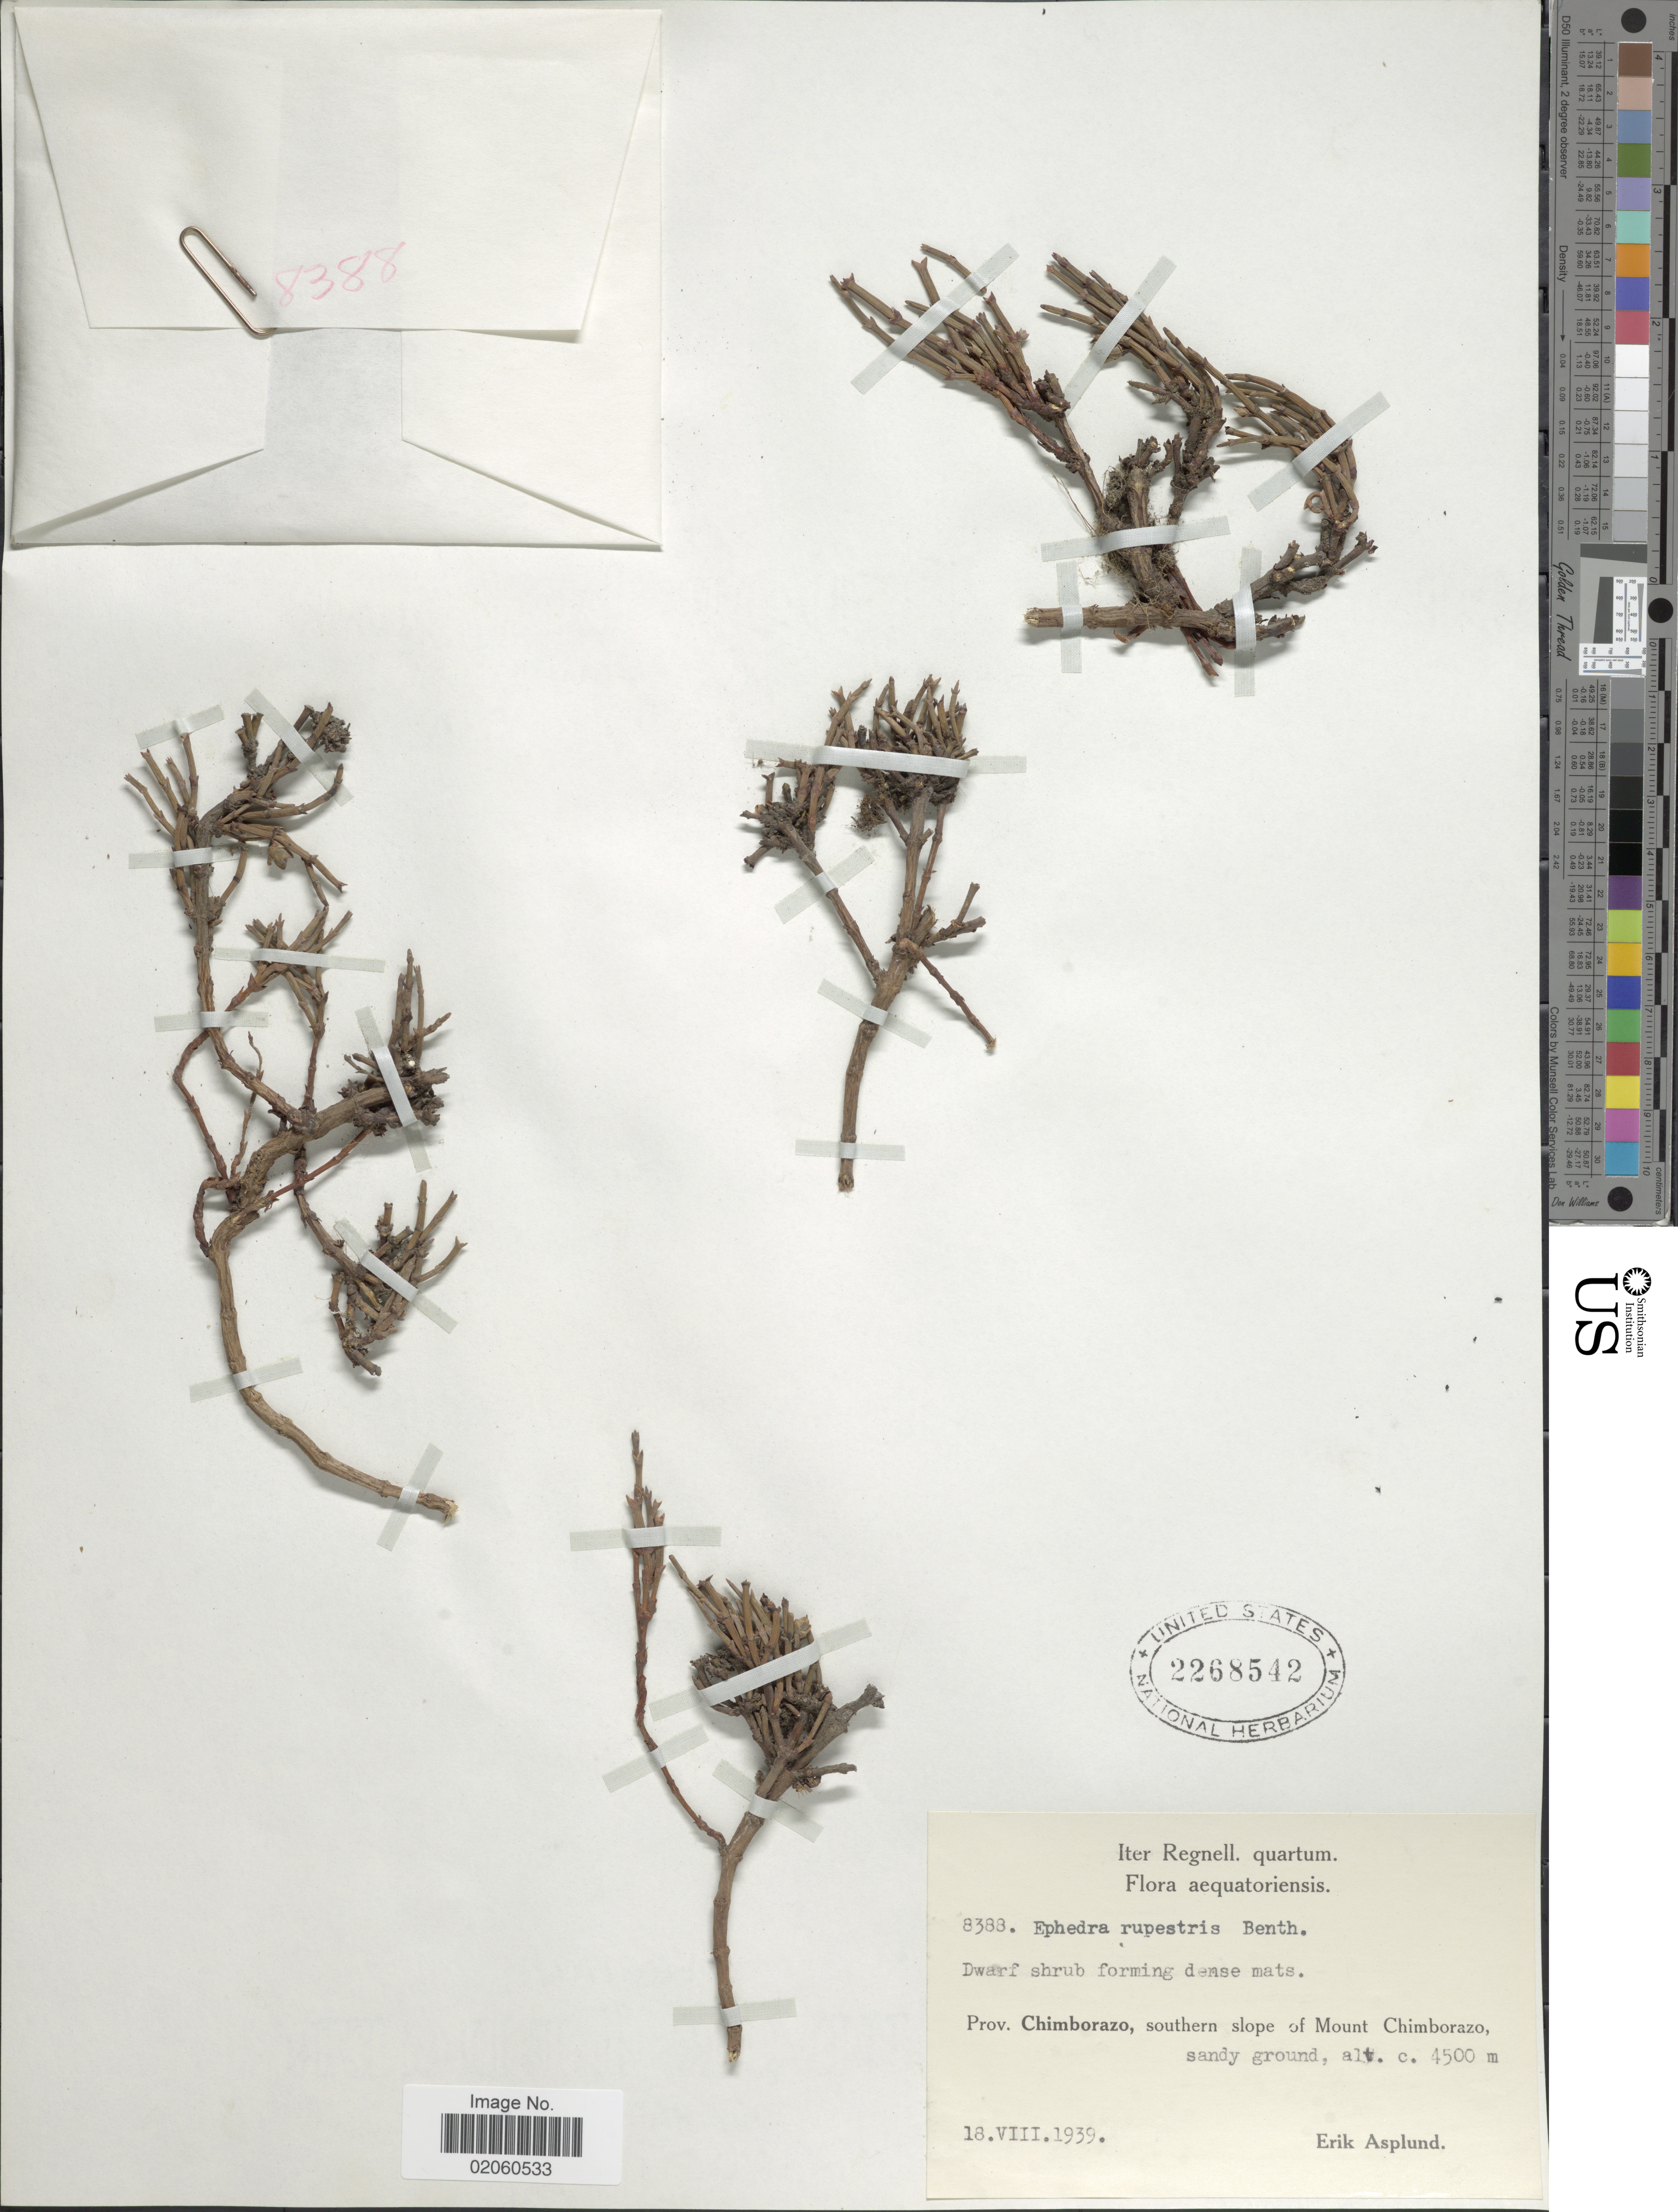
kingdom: Plantae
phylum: Tracheophyta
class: Gnetopsida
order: Ephedrales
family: Ephedraceae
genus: Ephedra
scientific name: Ephedra rupestris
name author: Benth.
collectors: E. Asplund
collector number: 8388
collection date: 1939-08-18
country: Ecuador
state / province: Chimborazo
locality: Southern slope of Mount Chimborazo, sandy ground.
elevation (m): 4500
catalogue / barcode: US 2268542